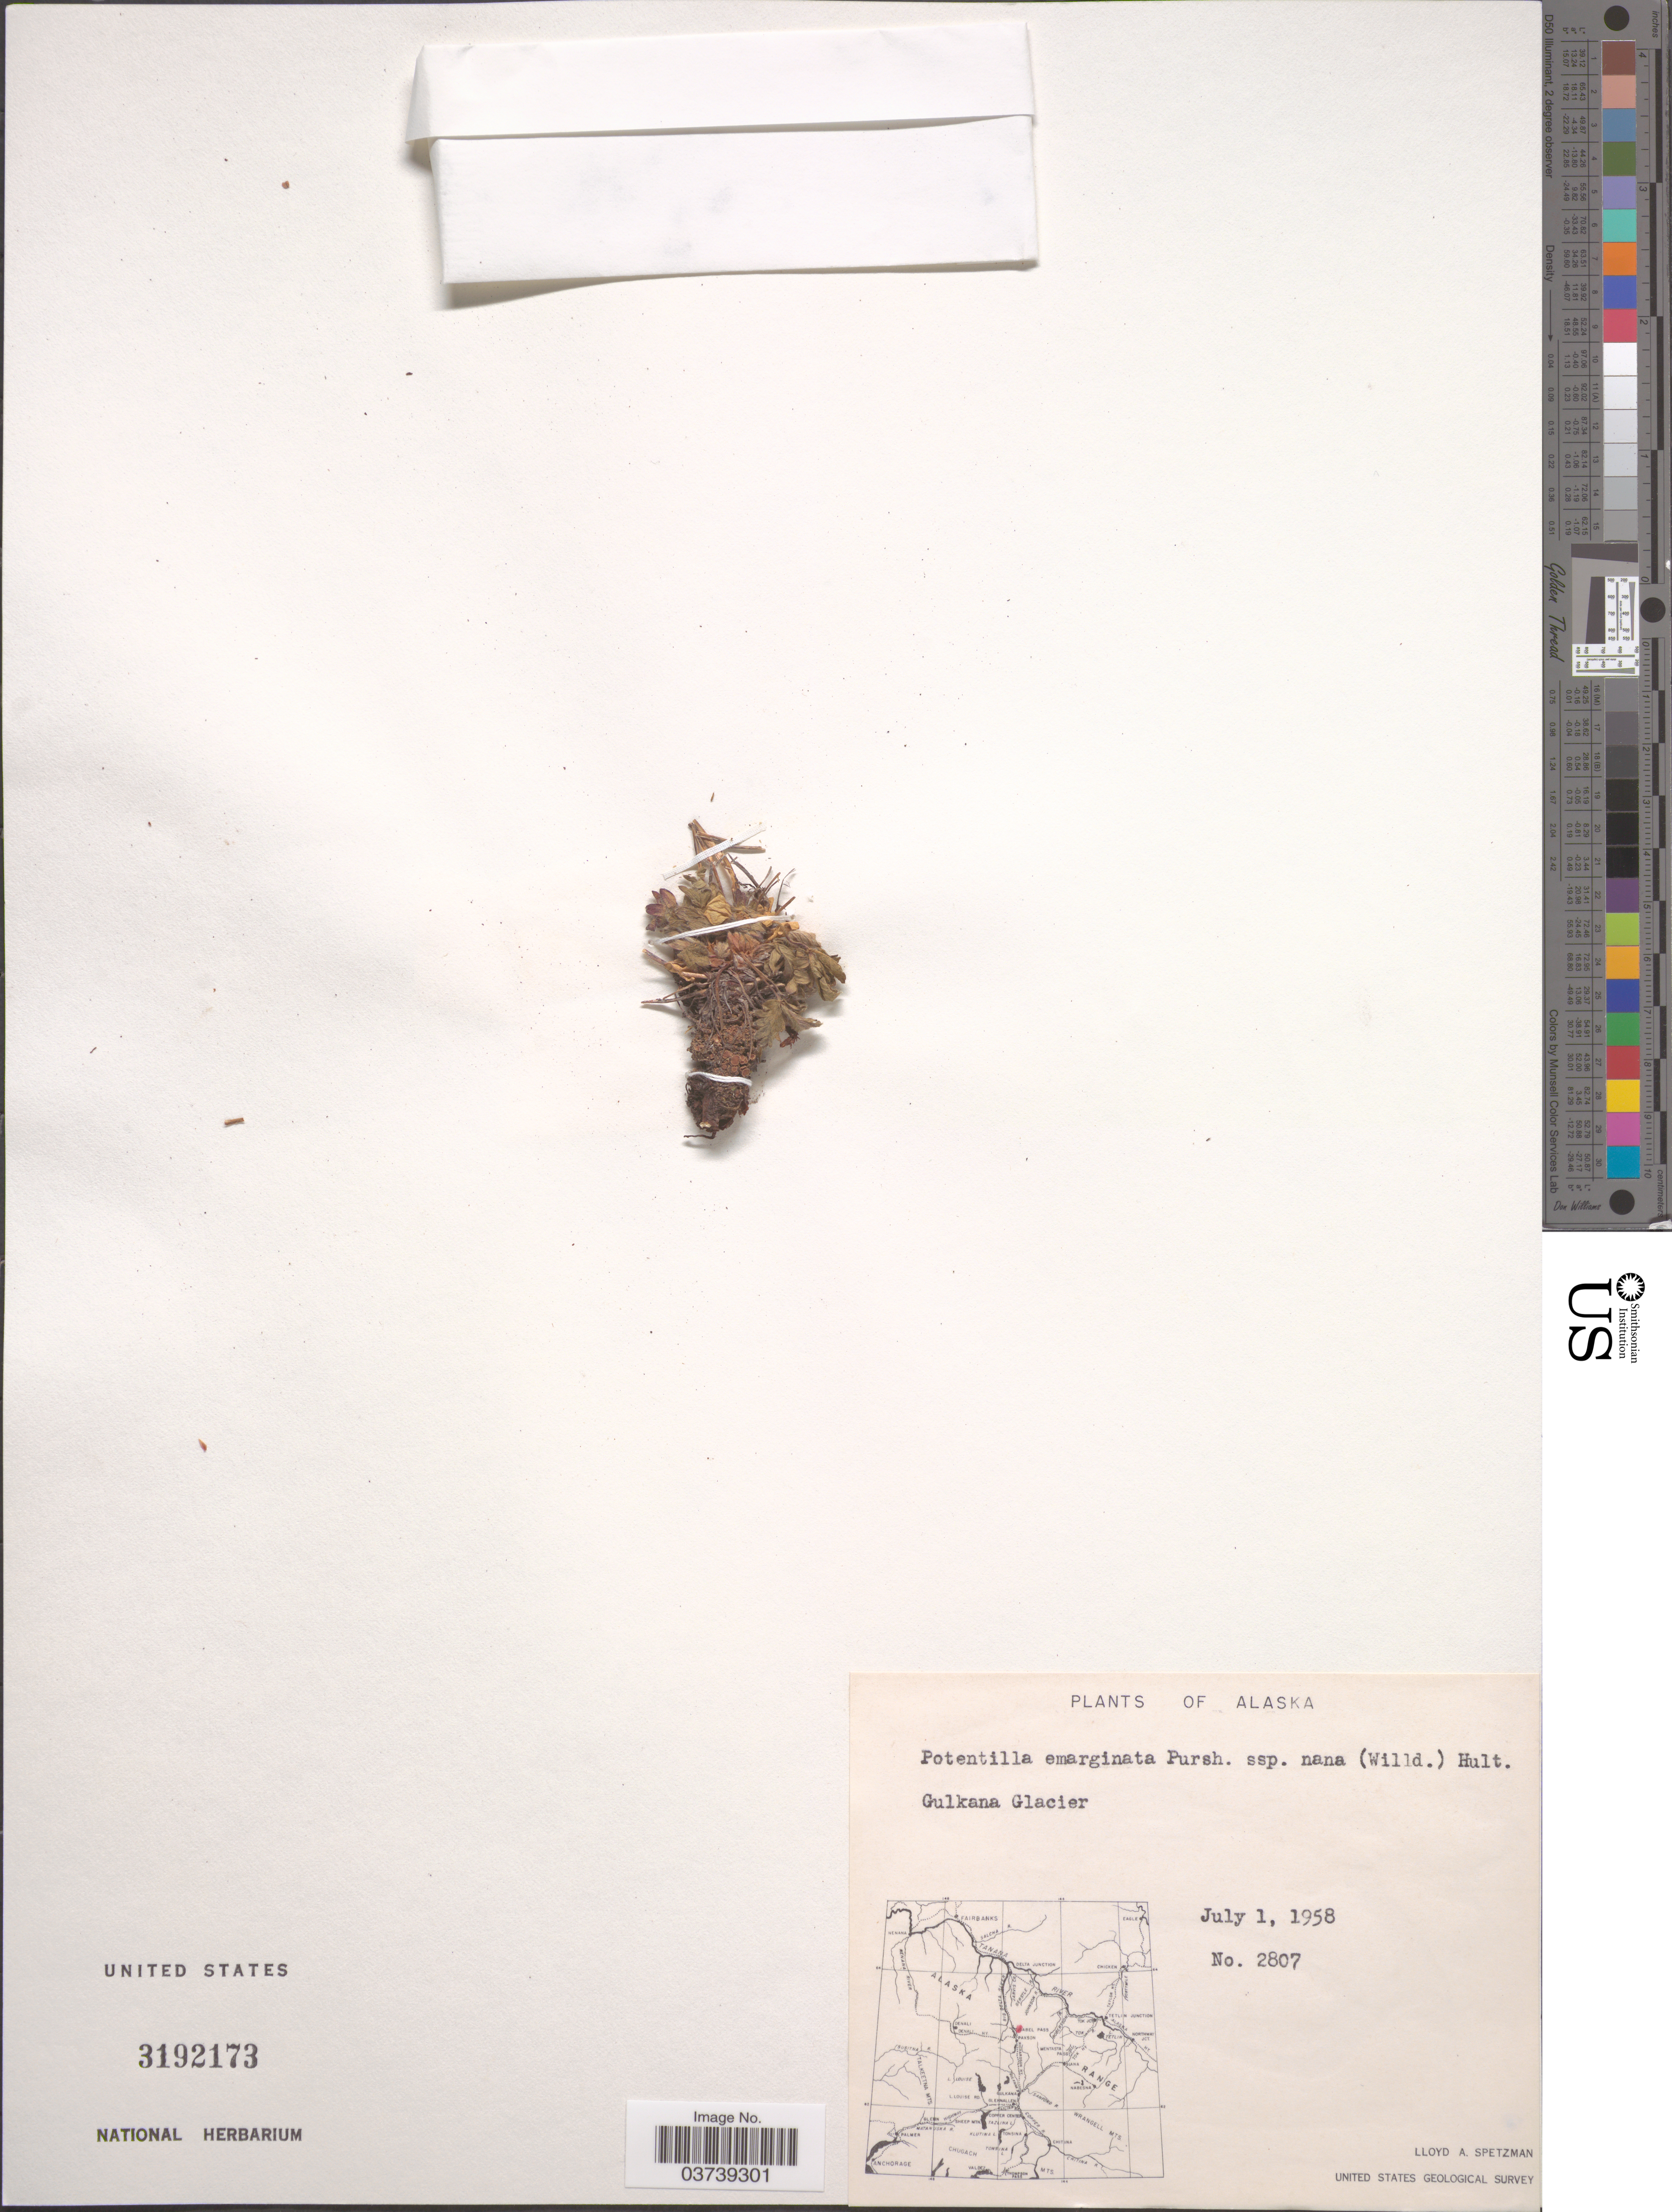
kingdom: Plantae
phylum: Tracheophyta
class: Magnoliopsida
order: Rosales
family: Rosaceae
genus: Potentilla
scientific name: Potentilla hyparctica subsp. hyparctica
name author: Malte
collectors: L. Spetzman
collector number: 2807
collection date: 1958-07-01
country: United States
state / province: Alaska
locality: Gulkana Glacier.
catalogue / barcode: US 3192173